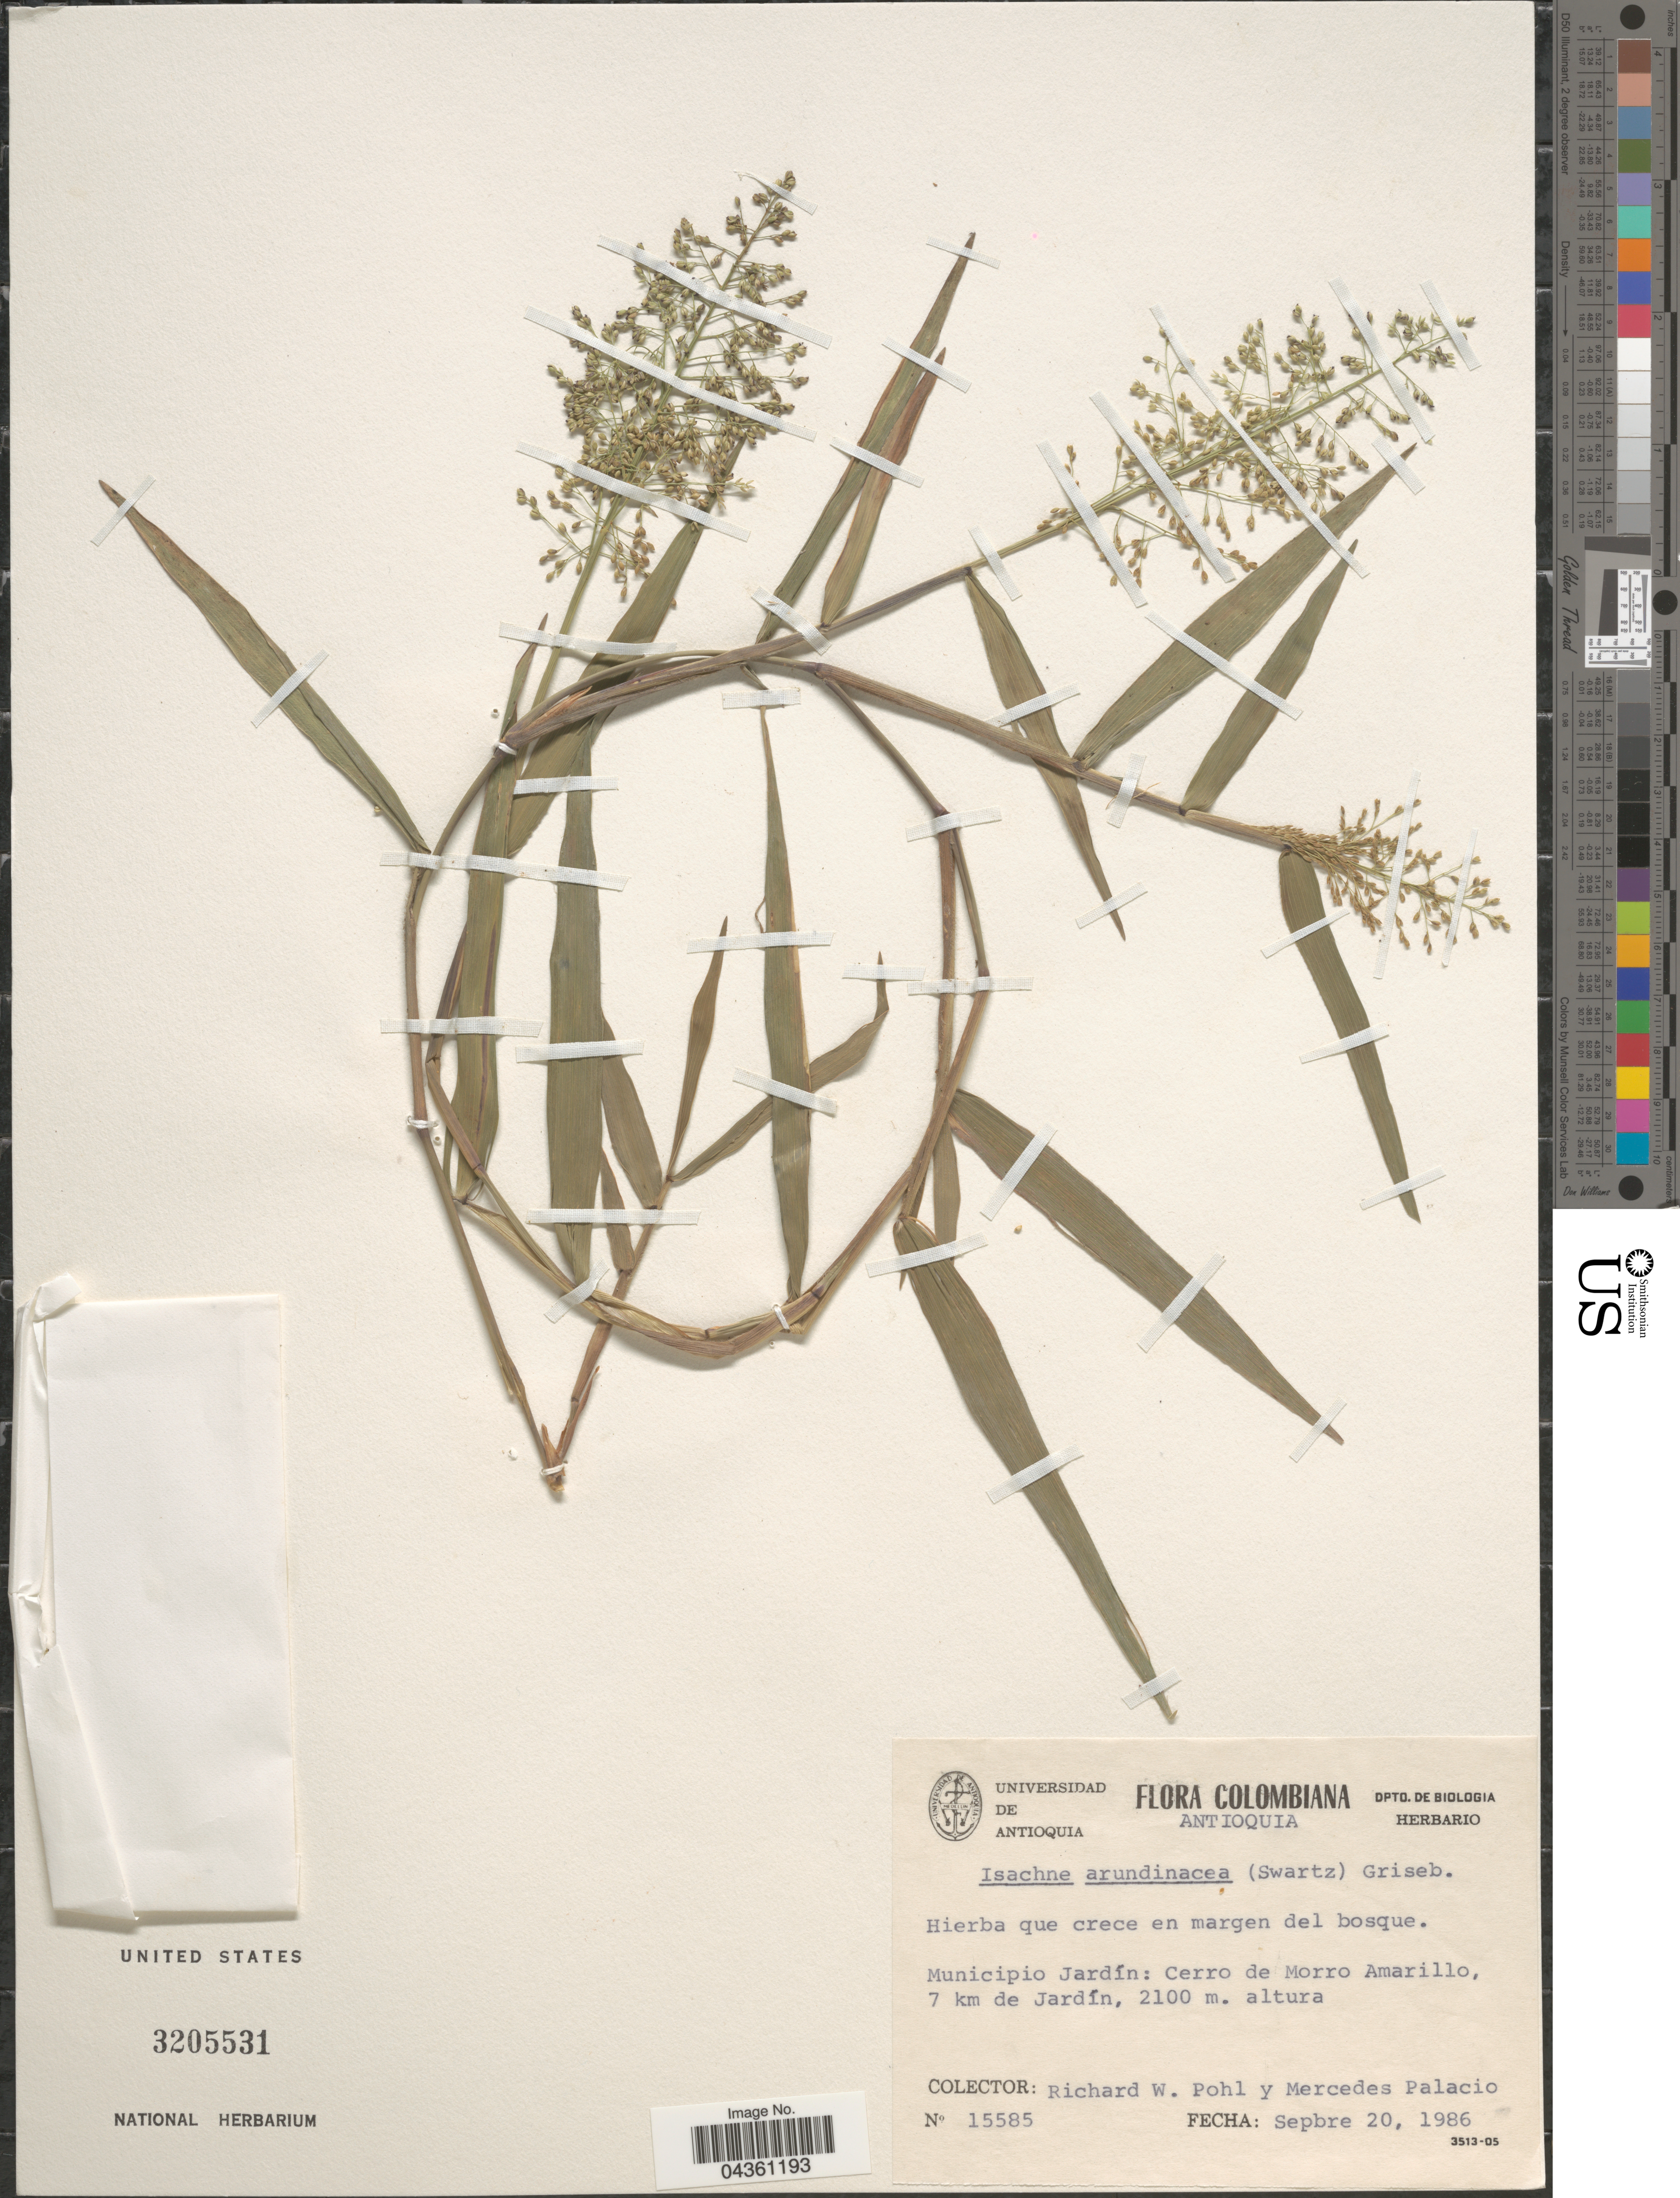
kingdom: Plantae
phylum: Tracheophyta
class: Liliopsida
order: Poales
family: Poaceae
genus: Isachne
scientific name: Isachne arundinacea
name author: (Sw.) Griseb.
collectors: R. W. Pohl & M. Palacio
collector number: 15585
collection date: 1986-09-20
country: Colombia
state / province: Antioquia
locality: Municipio Jardín: Cerro de Morro Amarillo, 7 km de Jardín.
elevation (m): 2100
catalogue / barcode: US 3205531